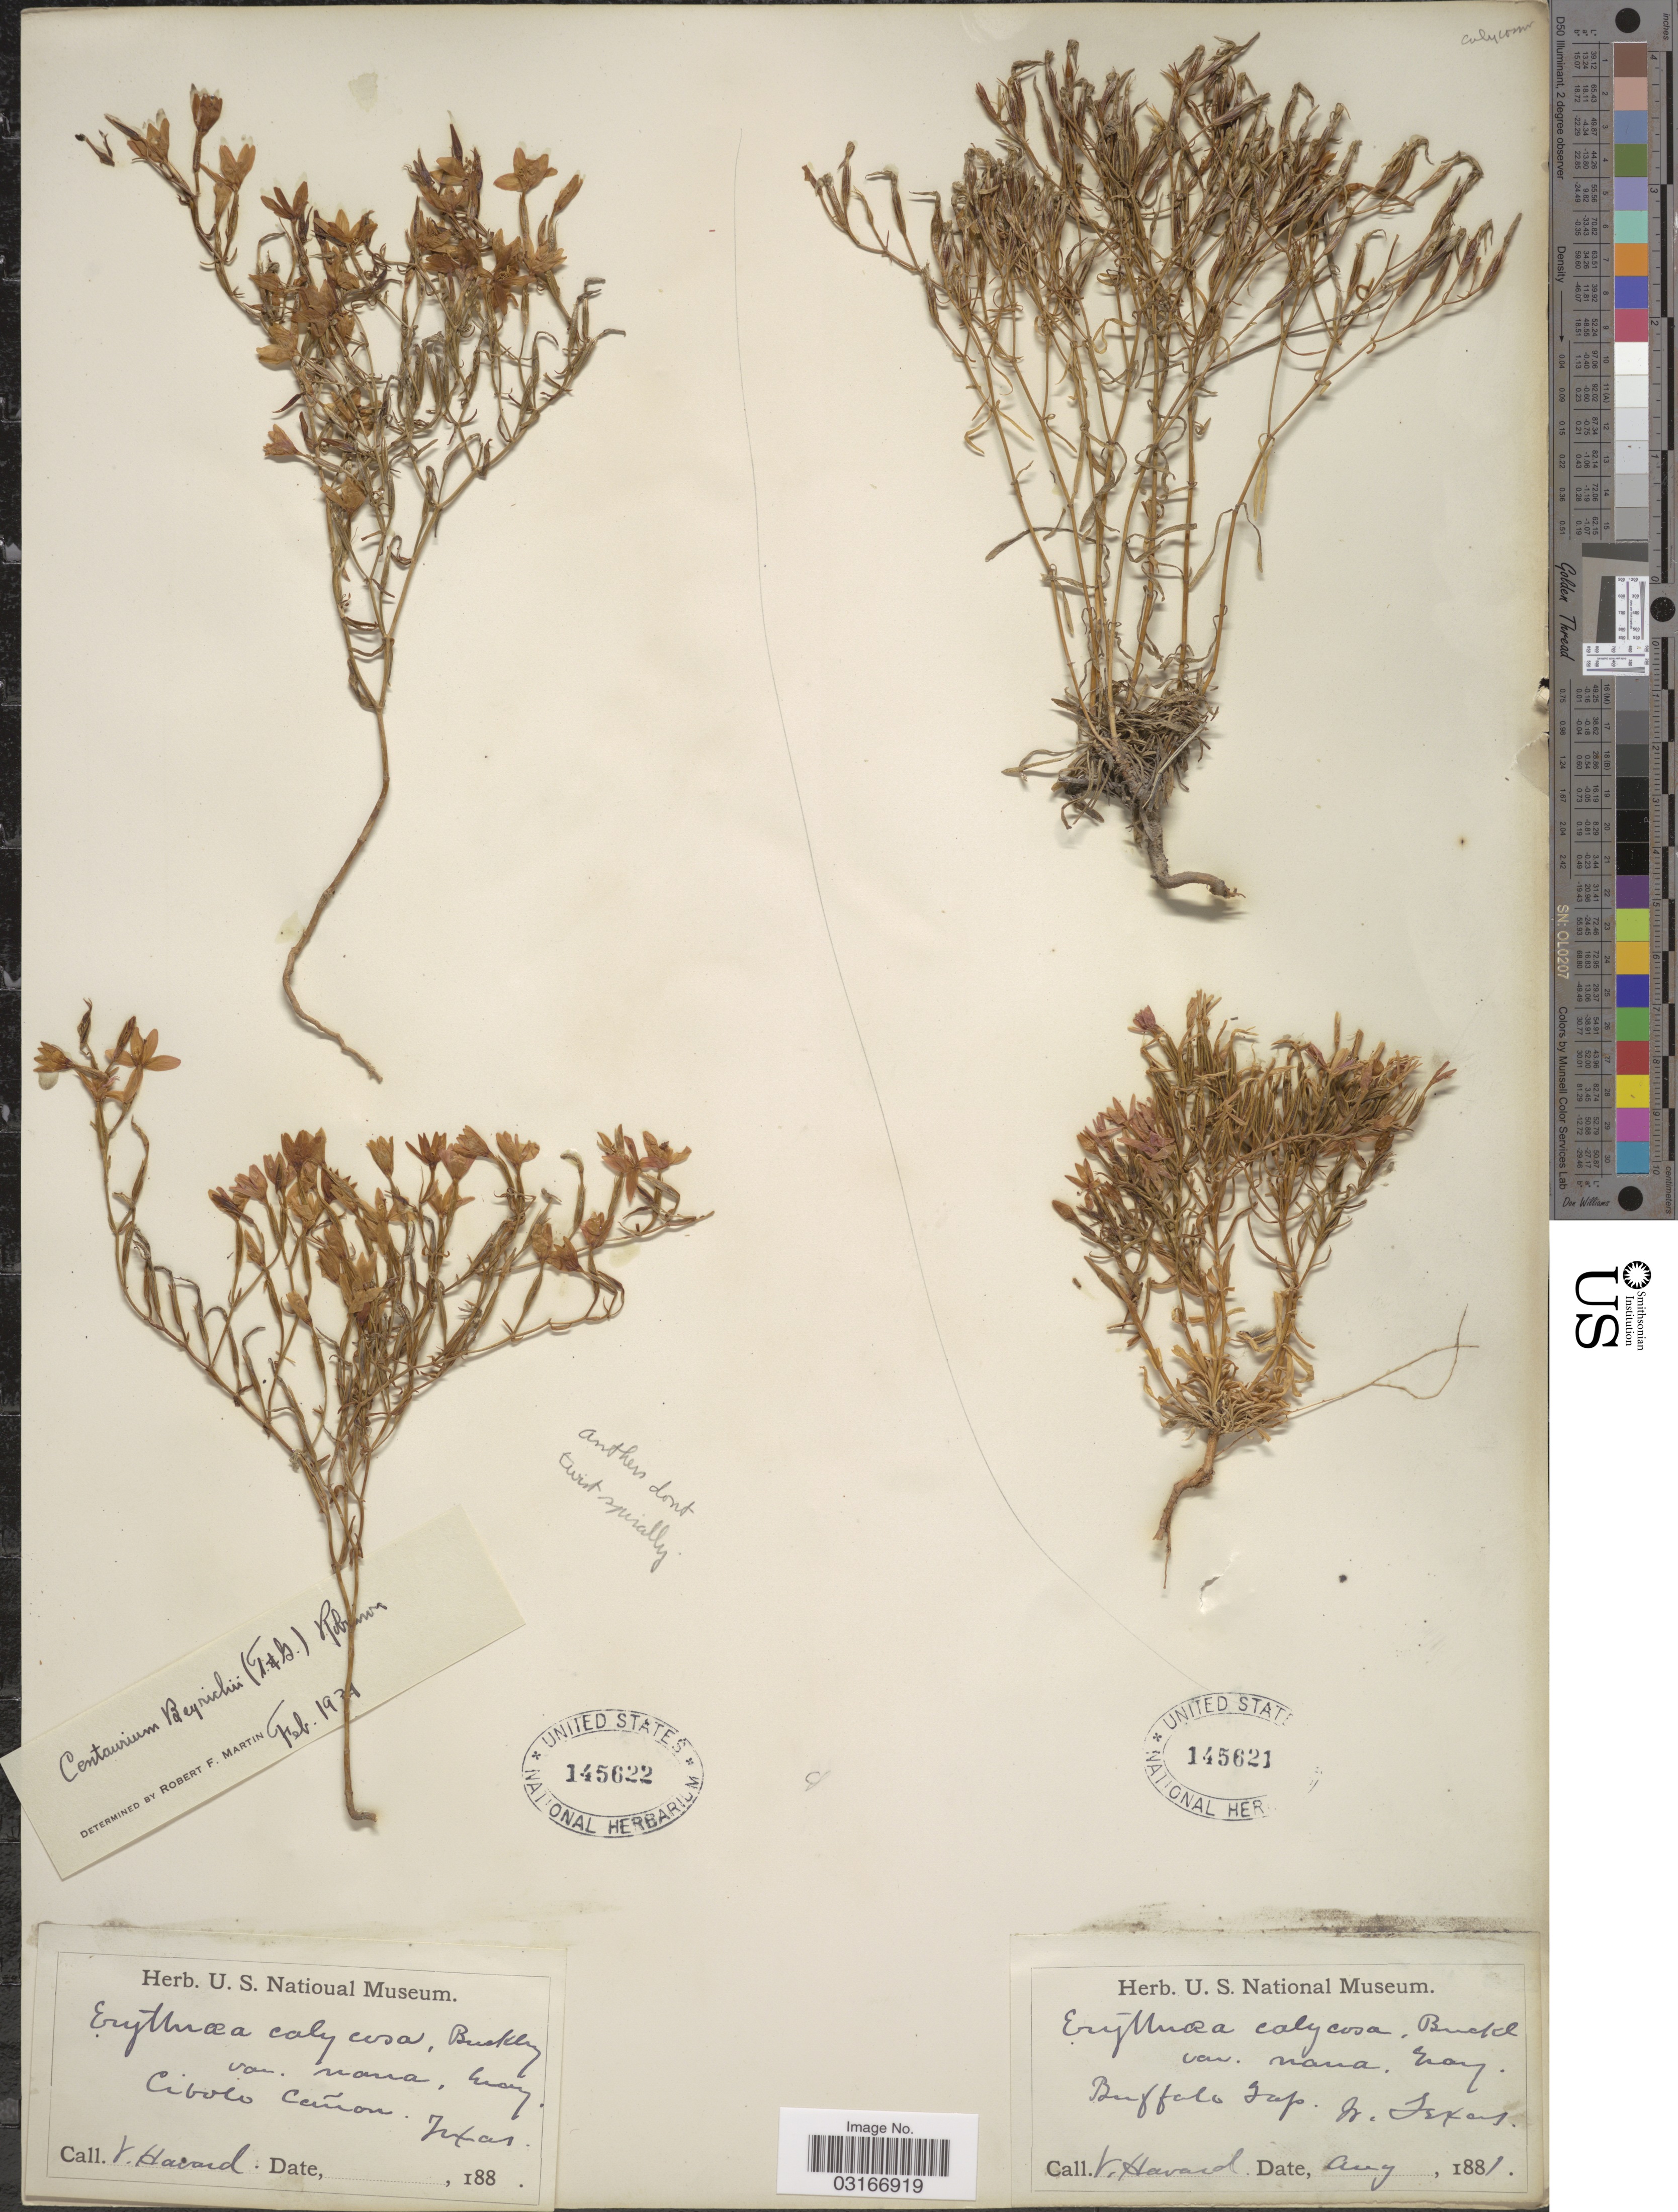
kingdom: Plantae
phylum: Tracheophyta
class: Magnoliopsida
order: Gentianales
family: Gentianaceae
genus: Centaurium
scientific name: Centaurium beyrichii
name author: (Torr.) B.L. Rob.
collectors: V. Havard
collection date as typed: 188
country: United States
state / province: Texas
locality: Cibolo Cañon.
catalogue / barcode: US 145622